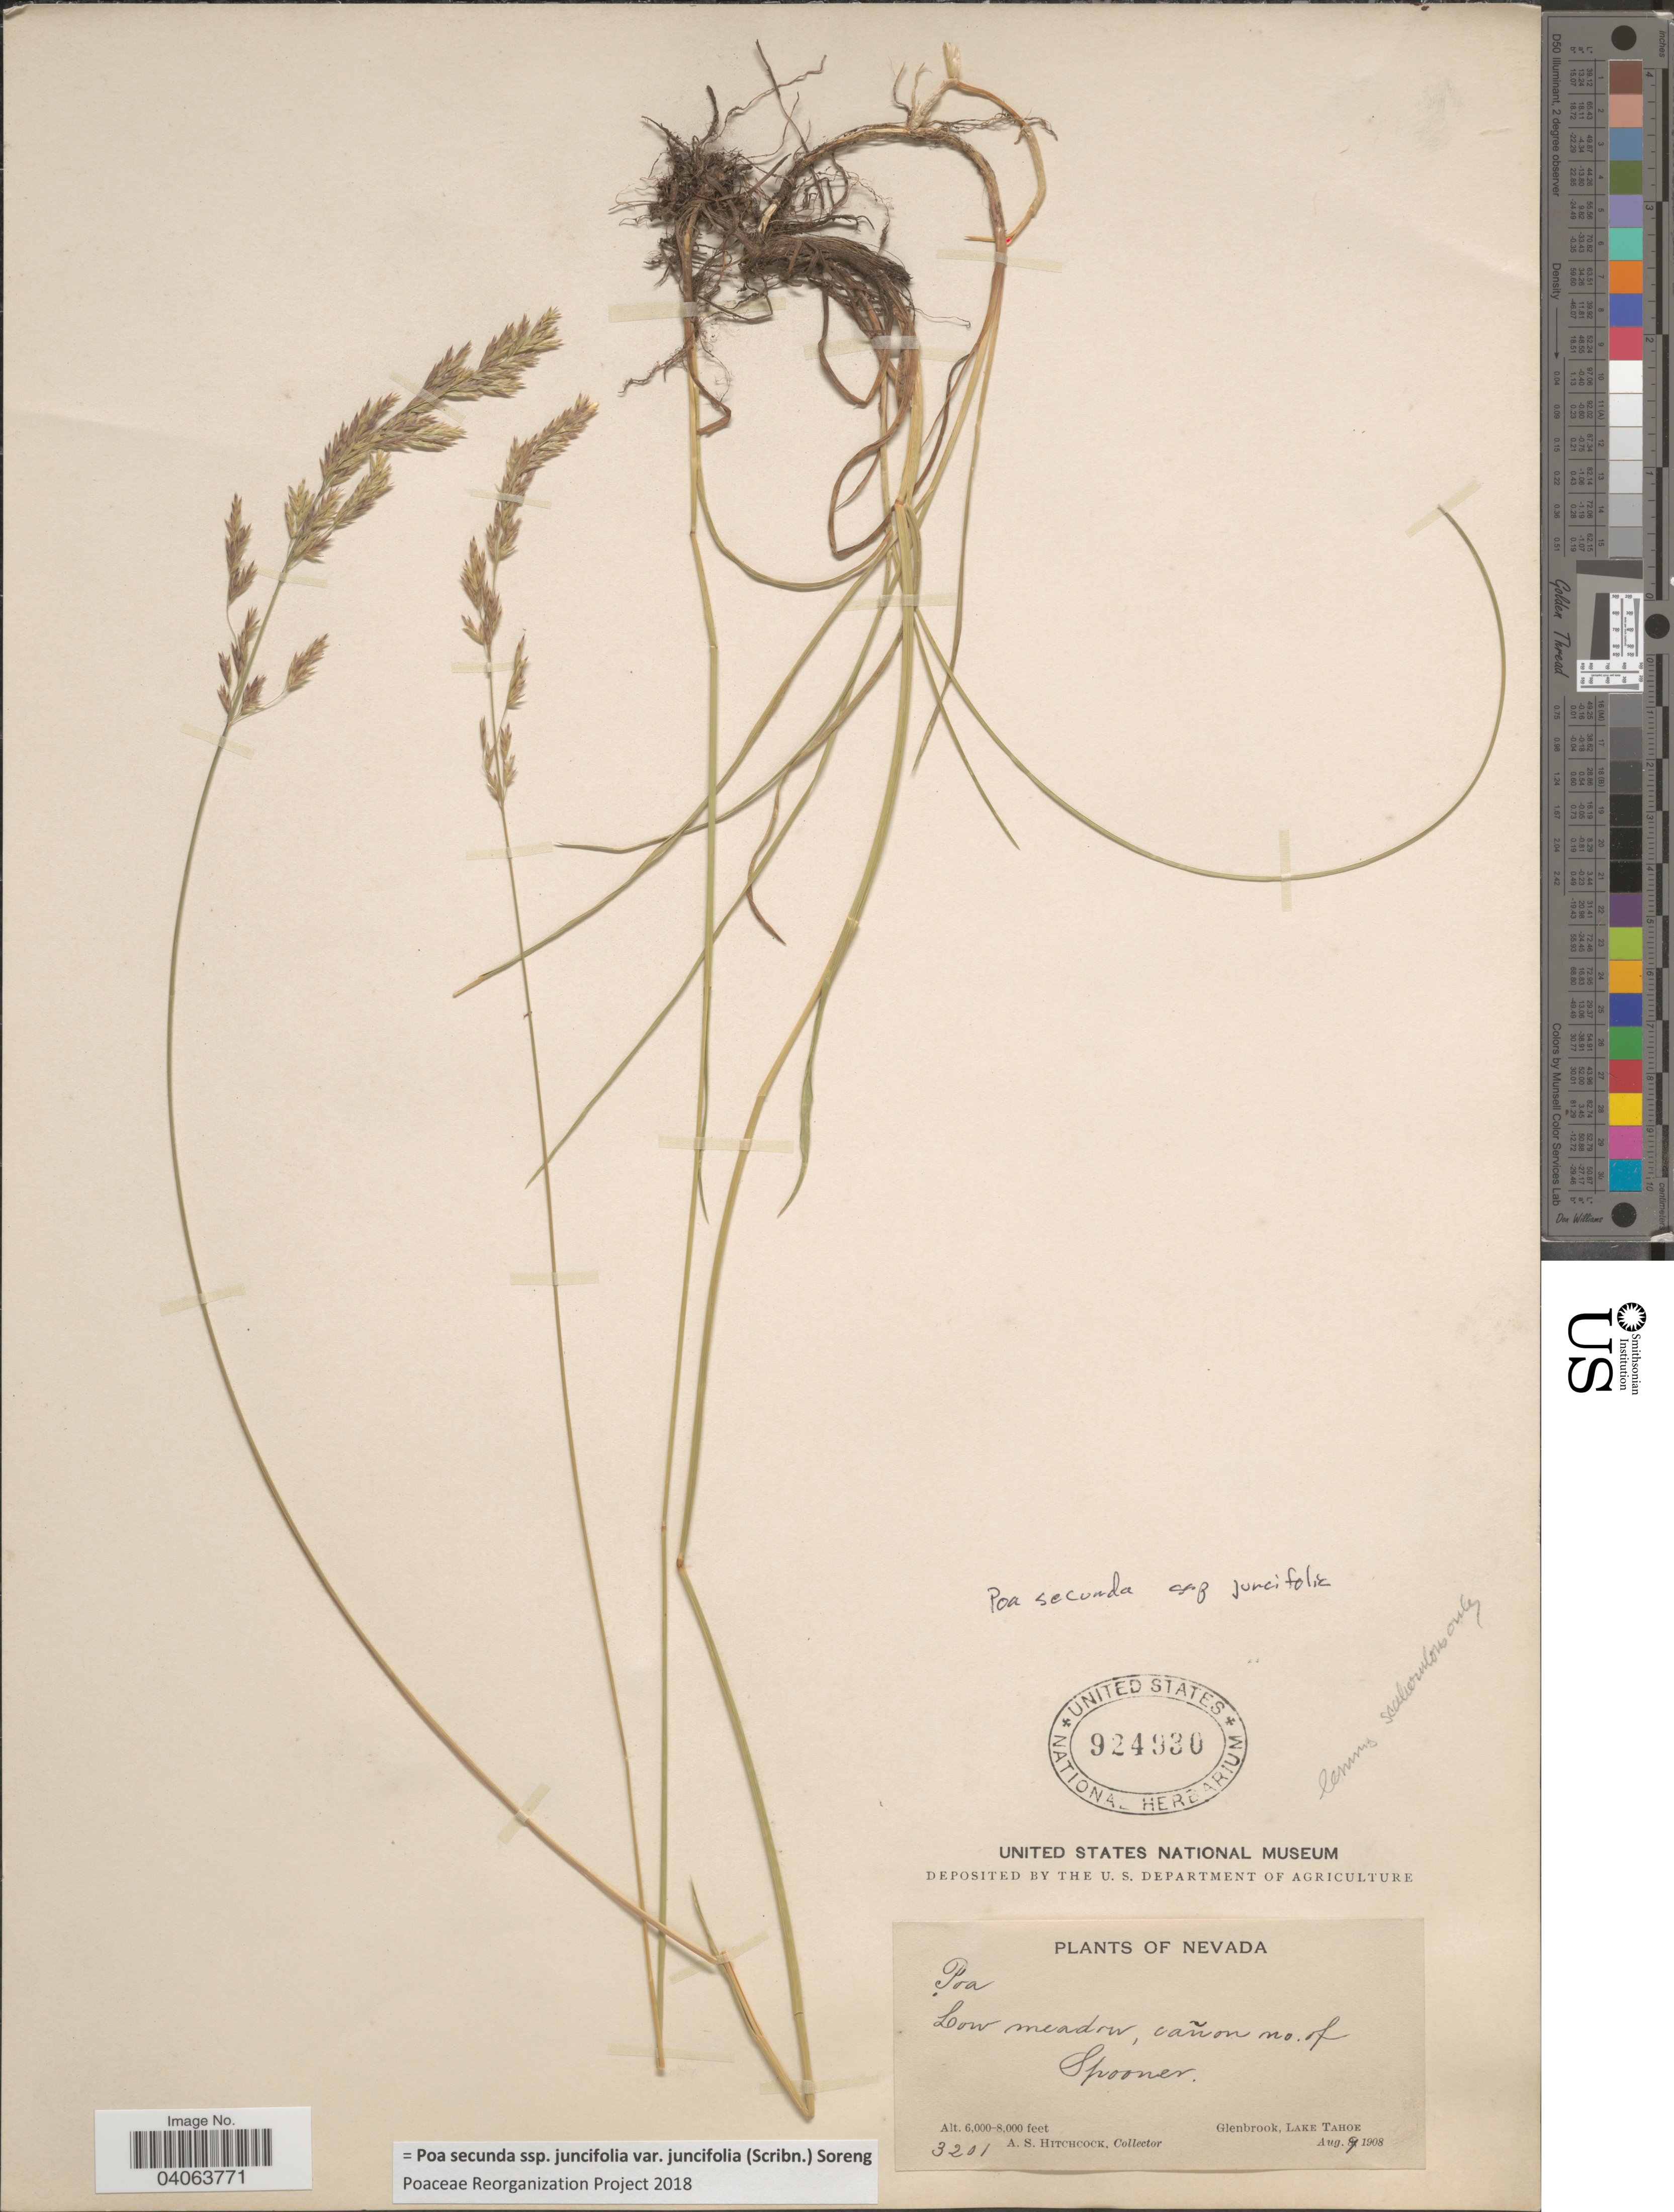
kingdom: Plantae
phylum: Tracheophyta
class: Liliopsida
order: Poales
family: Poaceae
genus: Poa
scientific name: Poa secunda subsp. juncifolia var. juncifolia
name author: (Scribn.) Soreng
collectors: A. S. Hitchcock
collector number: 3201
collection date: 1908-08-09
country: United States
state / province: Nevada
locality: Low meadow, cañon no. of Spooner. Glenbrook, Lake Tahoe.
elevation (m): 1829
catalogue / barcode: US 924930